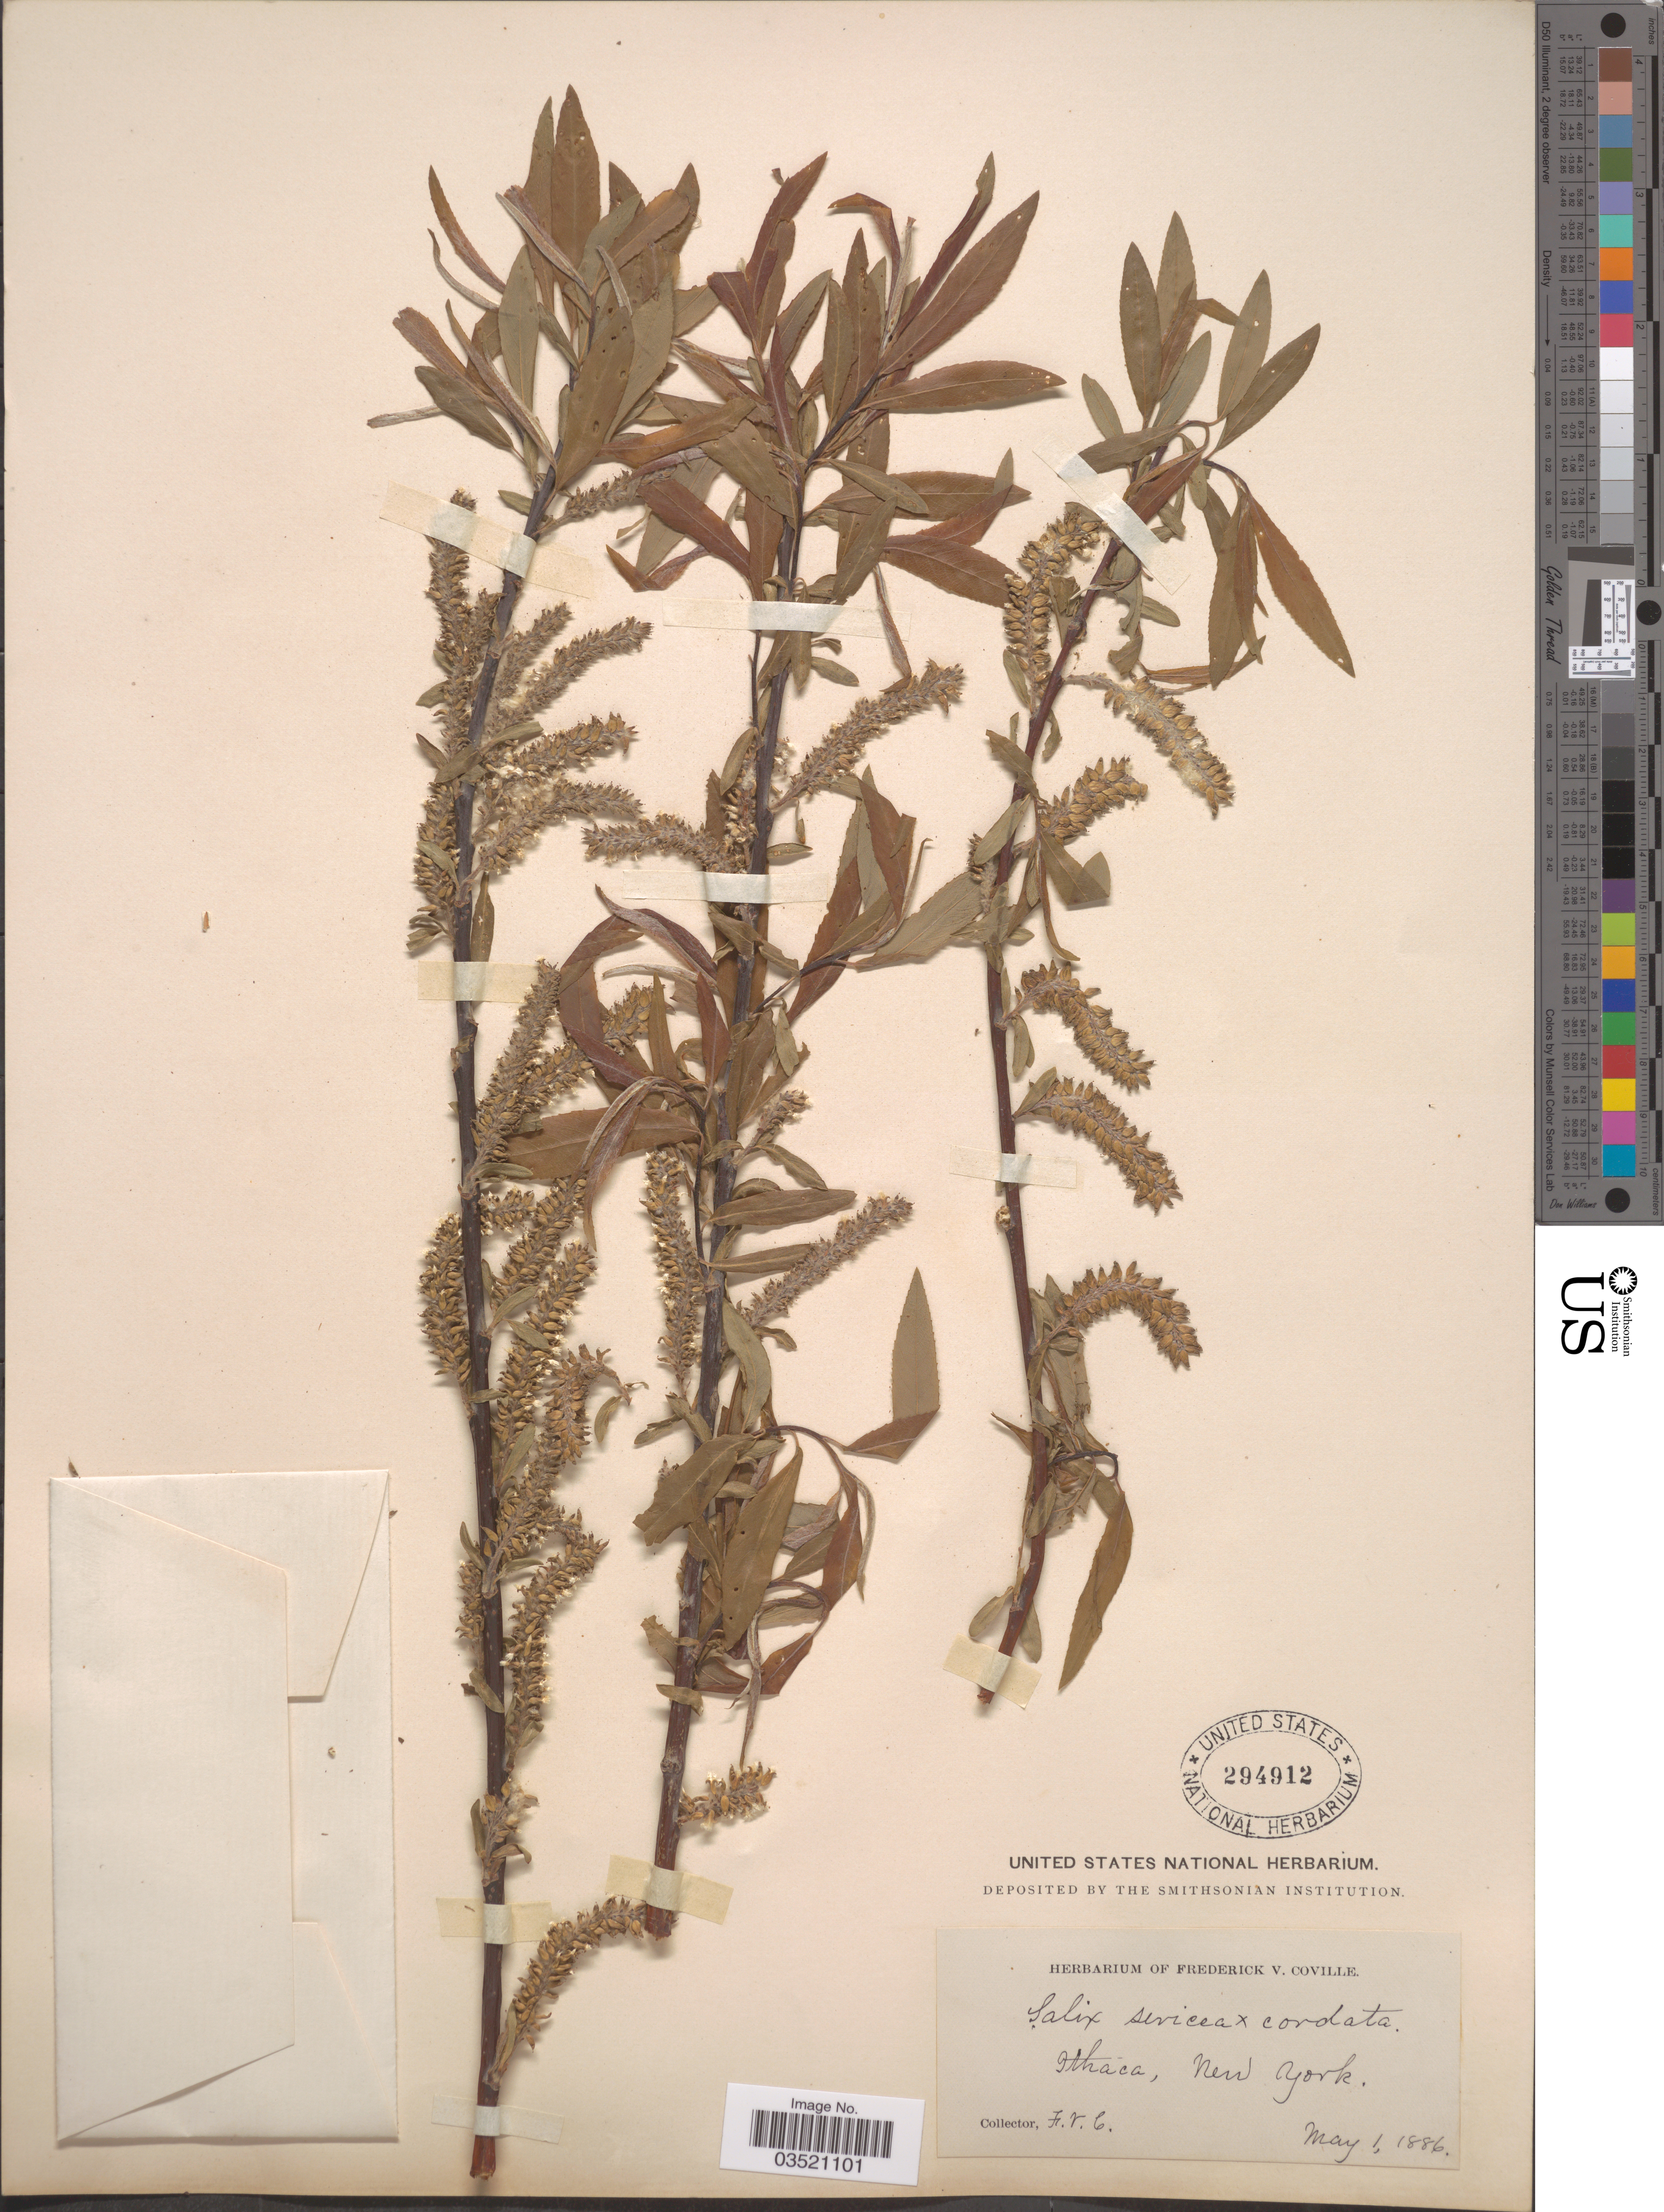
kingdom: Plantae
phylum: Tracheophyta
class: Magnoliopsida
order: Malpighiales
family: Salicaceae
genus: Salix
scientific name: Salix sericea x S. cordata Michx.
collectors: F. V. Coville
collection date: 1886-05-01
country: United States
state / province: New York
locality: Ithaca.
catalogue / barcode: US 294912